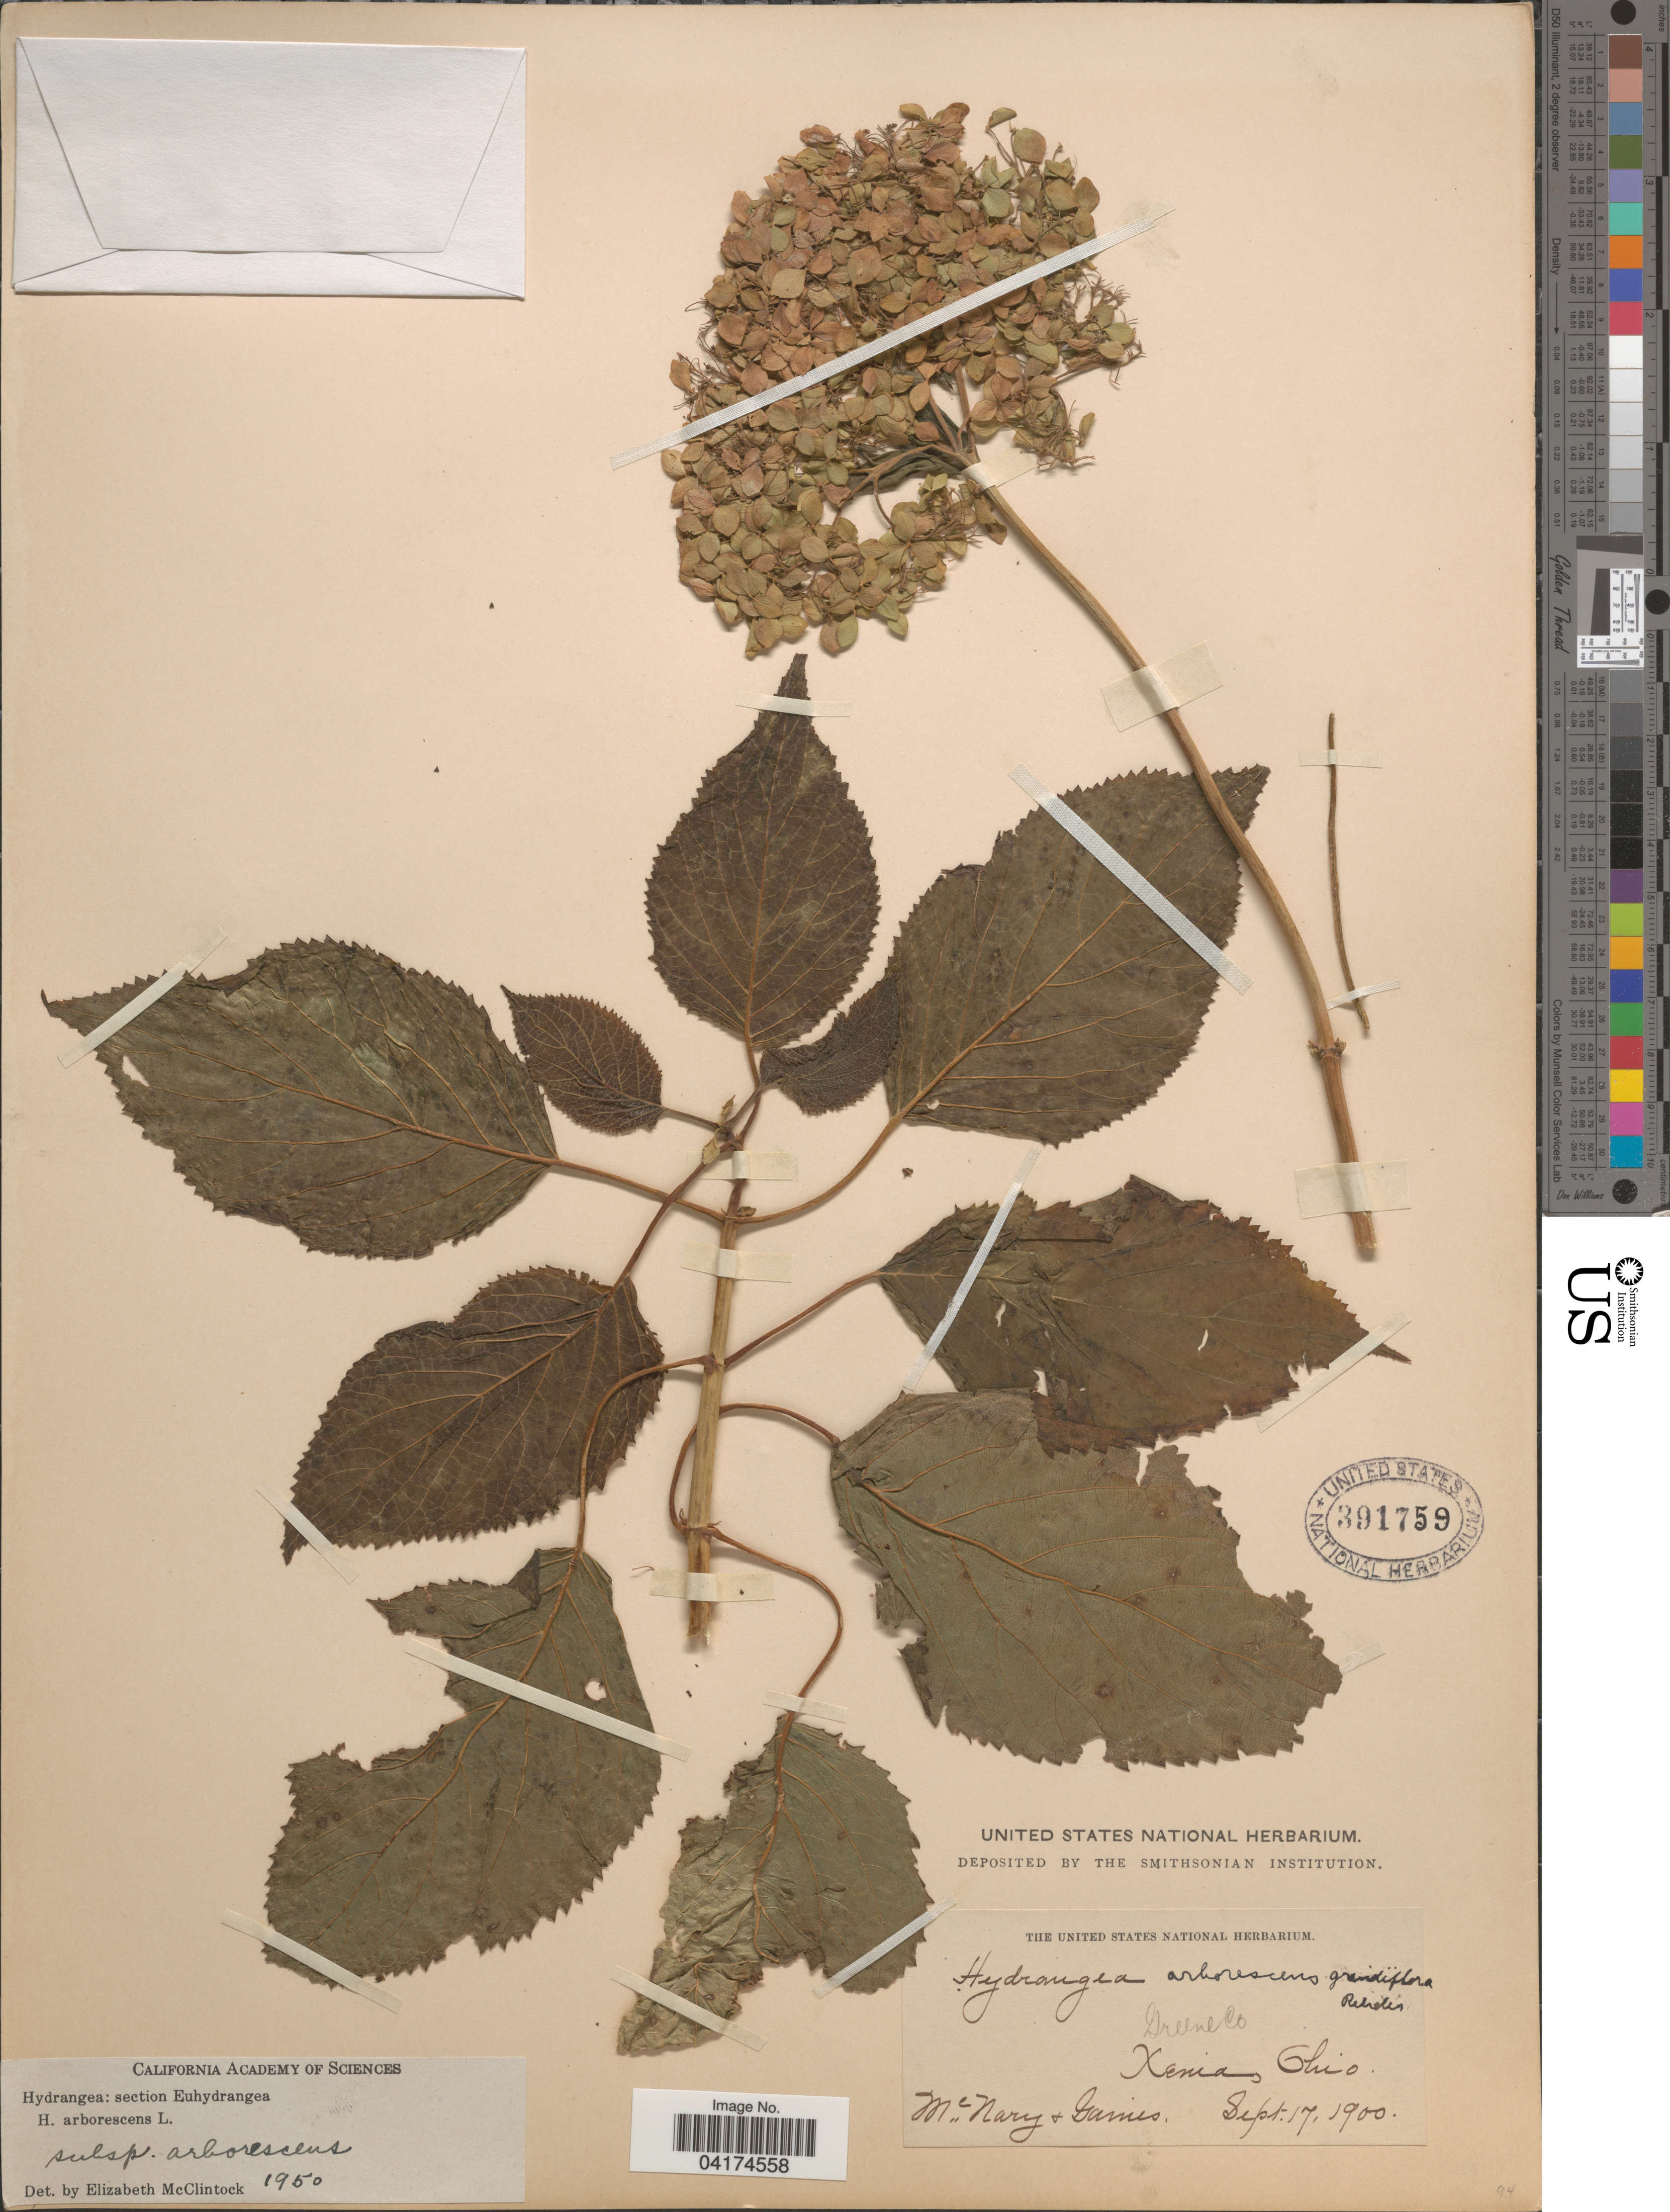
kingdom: Plantae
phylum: Tracheophyta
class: Magnoliopsida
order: Cornales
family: Hydrangeaceae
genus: Hydrangea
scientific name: Hydrangea arborescens subsp. arborescens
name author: L.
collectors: McNary & Gaines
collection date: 1900-09-17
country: United States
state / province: Ohio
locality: Greene Co. Xenia.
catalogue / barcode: US 391759